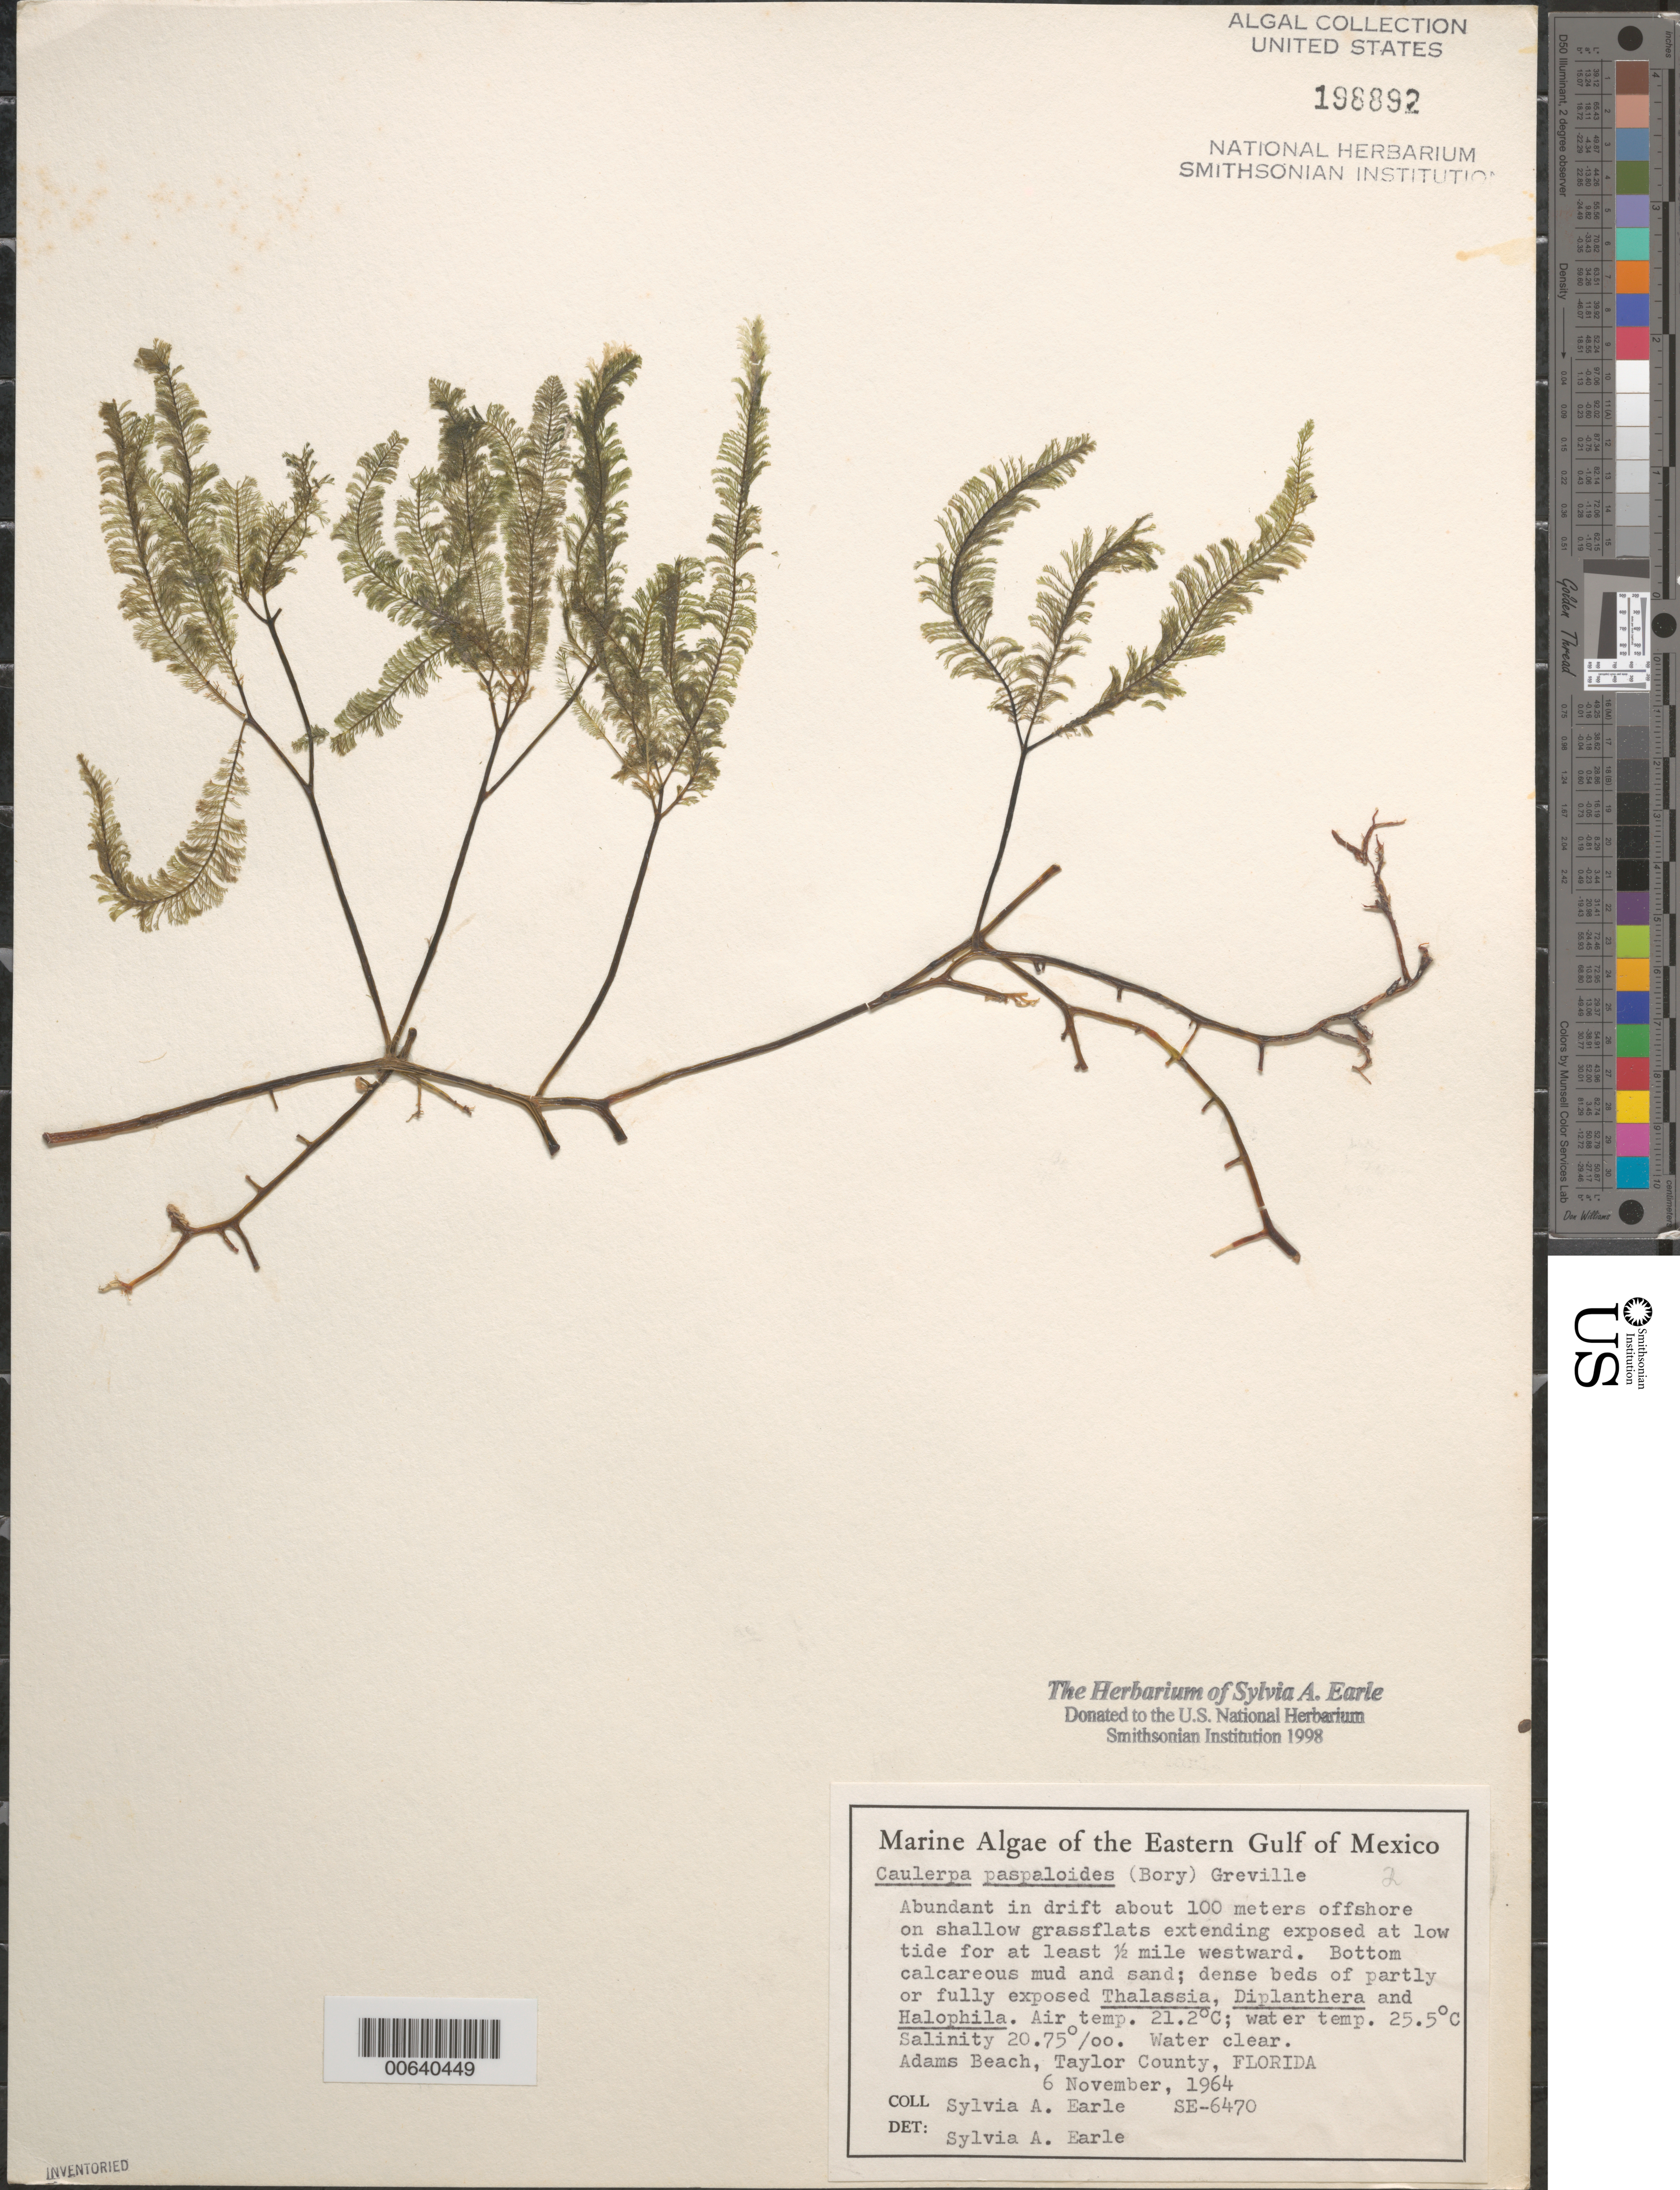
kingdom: Plantae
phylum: Chlorophyta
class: Ulvophyceae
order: Bryopsidales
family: Caulerpaceae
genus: Caulerpa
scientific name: Caulerpa paspaloides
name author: (Bory) Grev.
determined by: Earle, S. A.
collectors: S. A. Earle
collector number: Se 6470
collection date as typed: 06 Nov 1964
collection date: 1964-11-06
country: United States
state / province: Florida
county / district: Taylor County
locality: Adams Beach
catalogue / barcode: US 198892